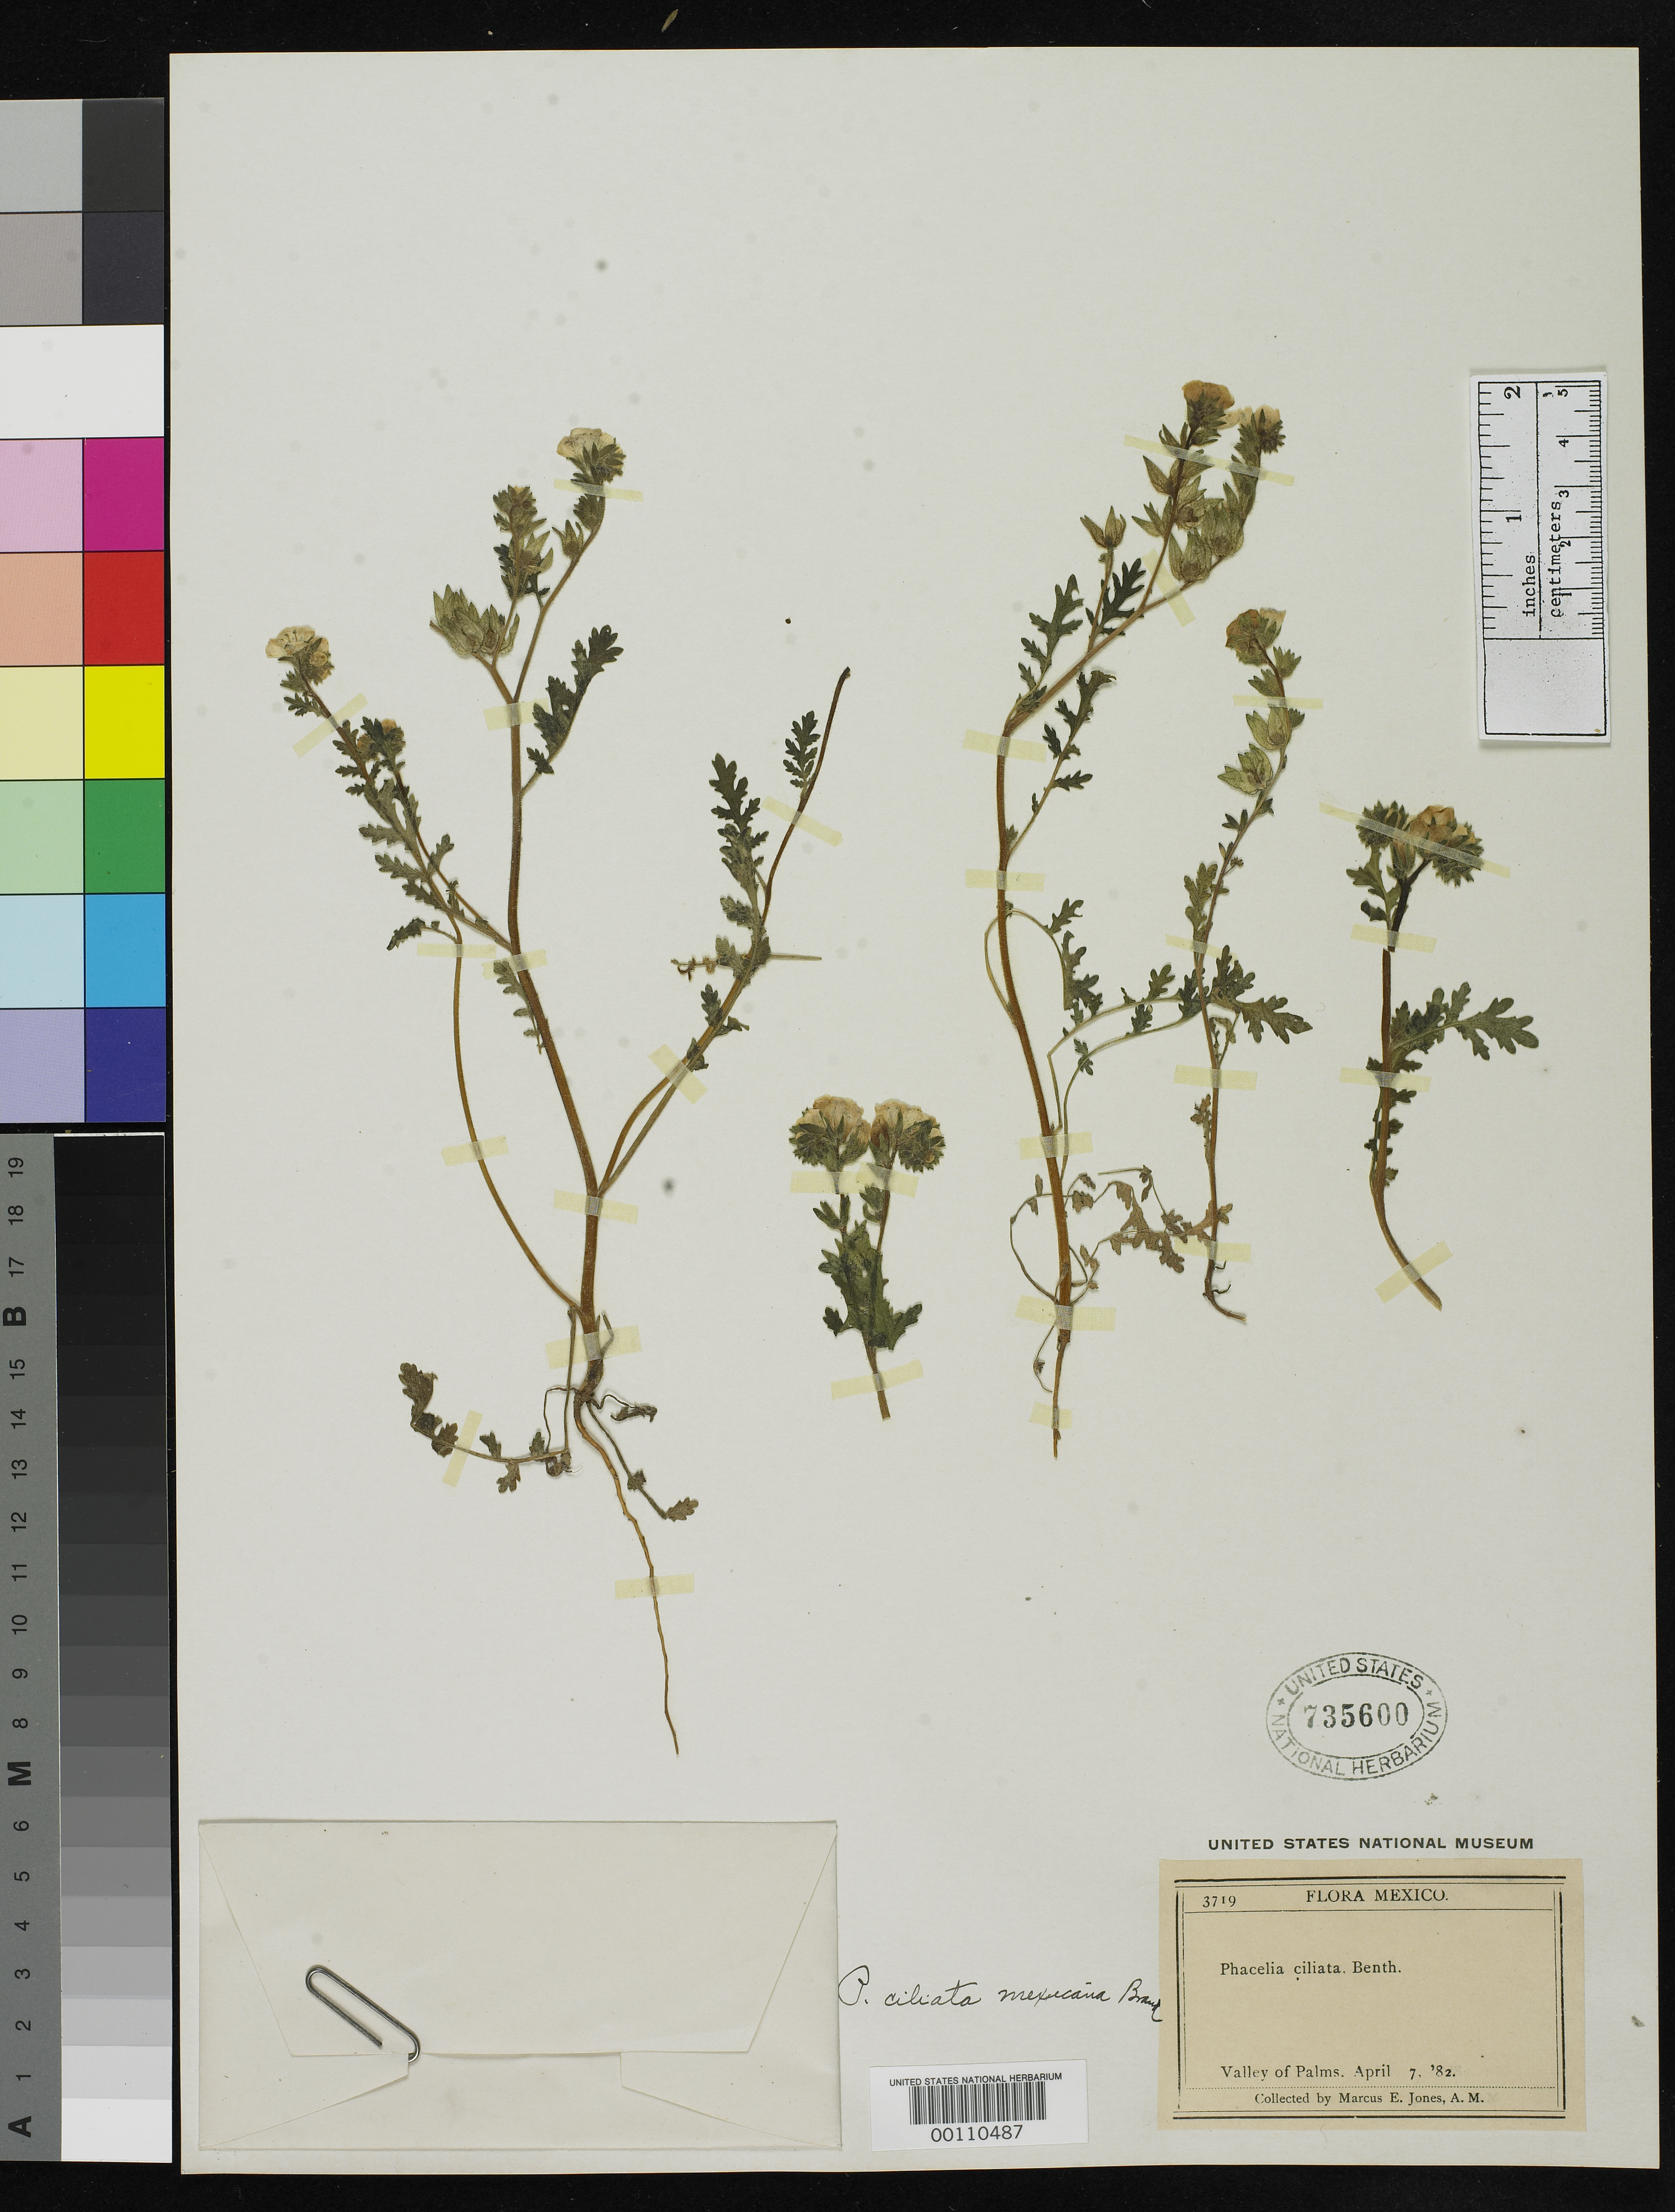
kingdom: Plantae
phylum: Tracheophyta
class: Magnoliopsida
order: Boraginales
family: Hydrophyllaceae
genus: Phacelia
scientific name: Phacelia ciliata var. mexicana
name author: Brand in Engl.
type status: Isosyntype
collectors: M. E. Jones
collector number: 3719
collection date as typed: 07 Apr 1882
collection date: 1882-04-07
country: Mexico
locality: Valley of Palms.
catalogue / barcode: US 735600